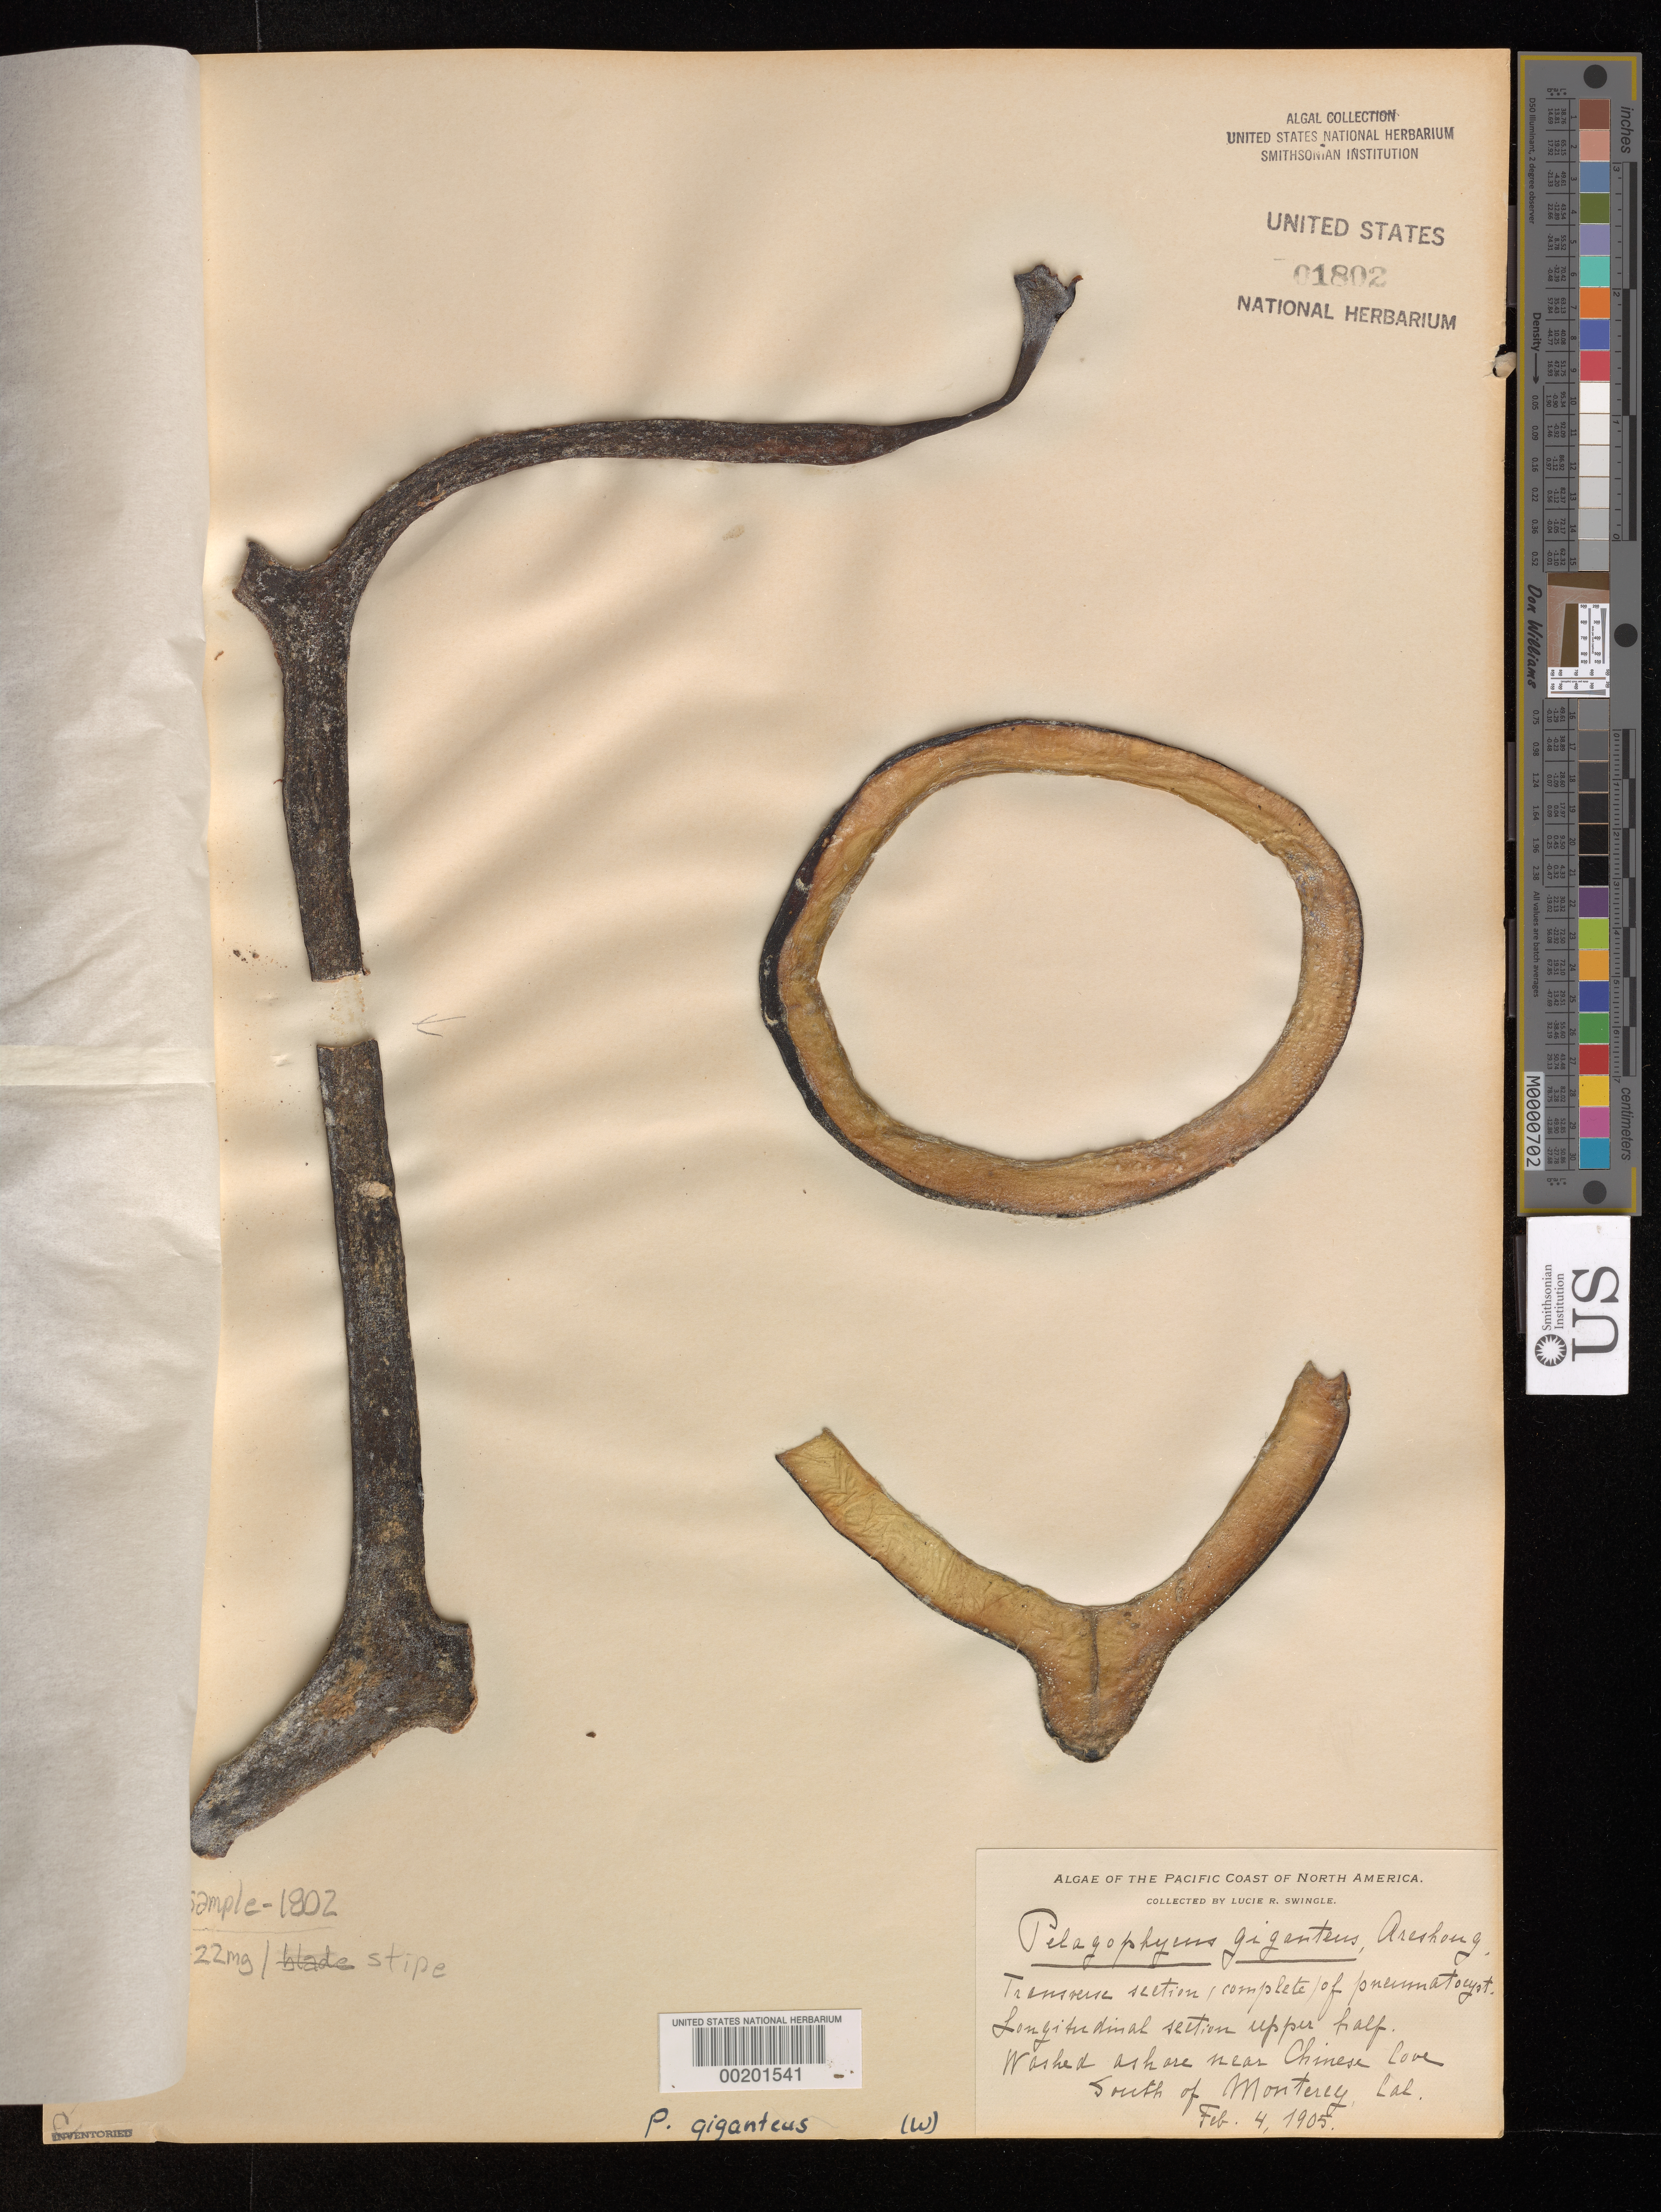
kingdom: Chromista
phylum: Ochrophyta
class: Phaeophyceae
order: Laminariales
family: Laminariaceae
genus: Pelagophycus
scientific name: Pelagophycus giganteus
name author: Areschoug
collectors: L. Swingle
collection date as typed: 04 Feb 1905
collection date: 1905-02-04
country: United States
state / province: California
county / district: Monterey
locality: Near Chinese Cove, south of Monterey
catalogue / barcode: US 1802